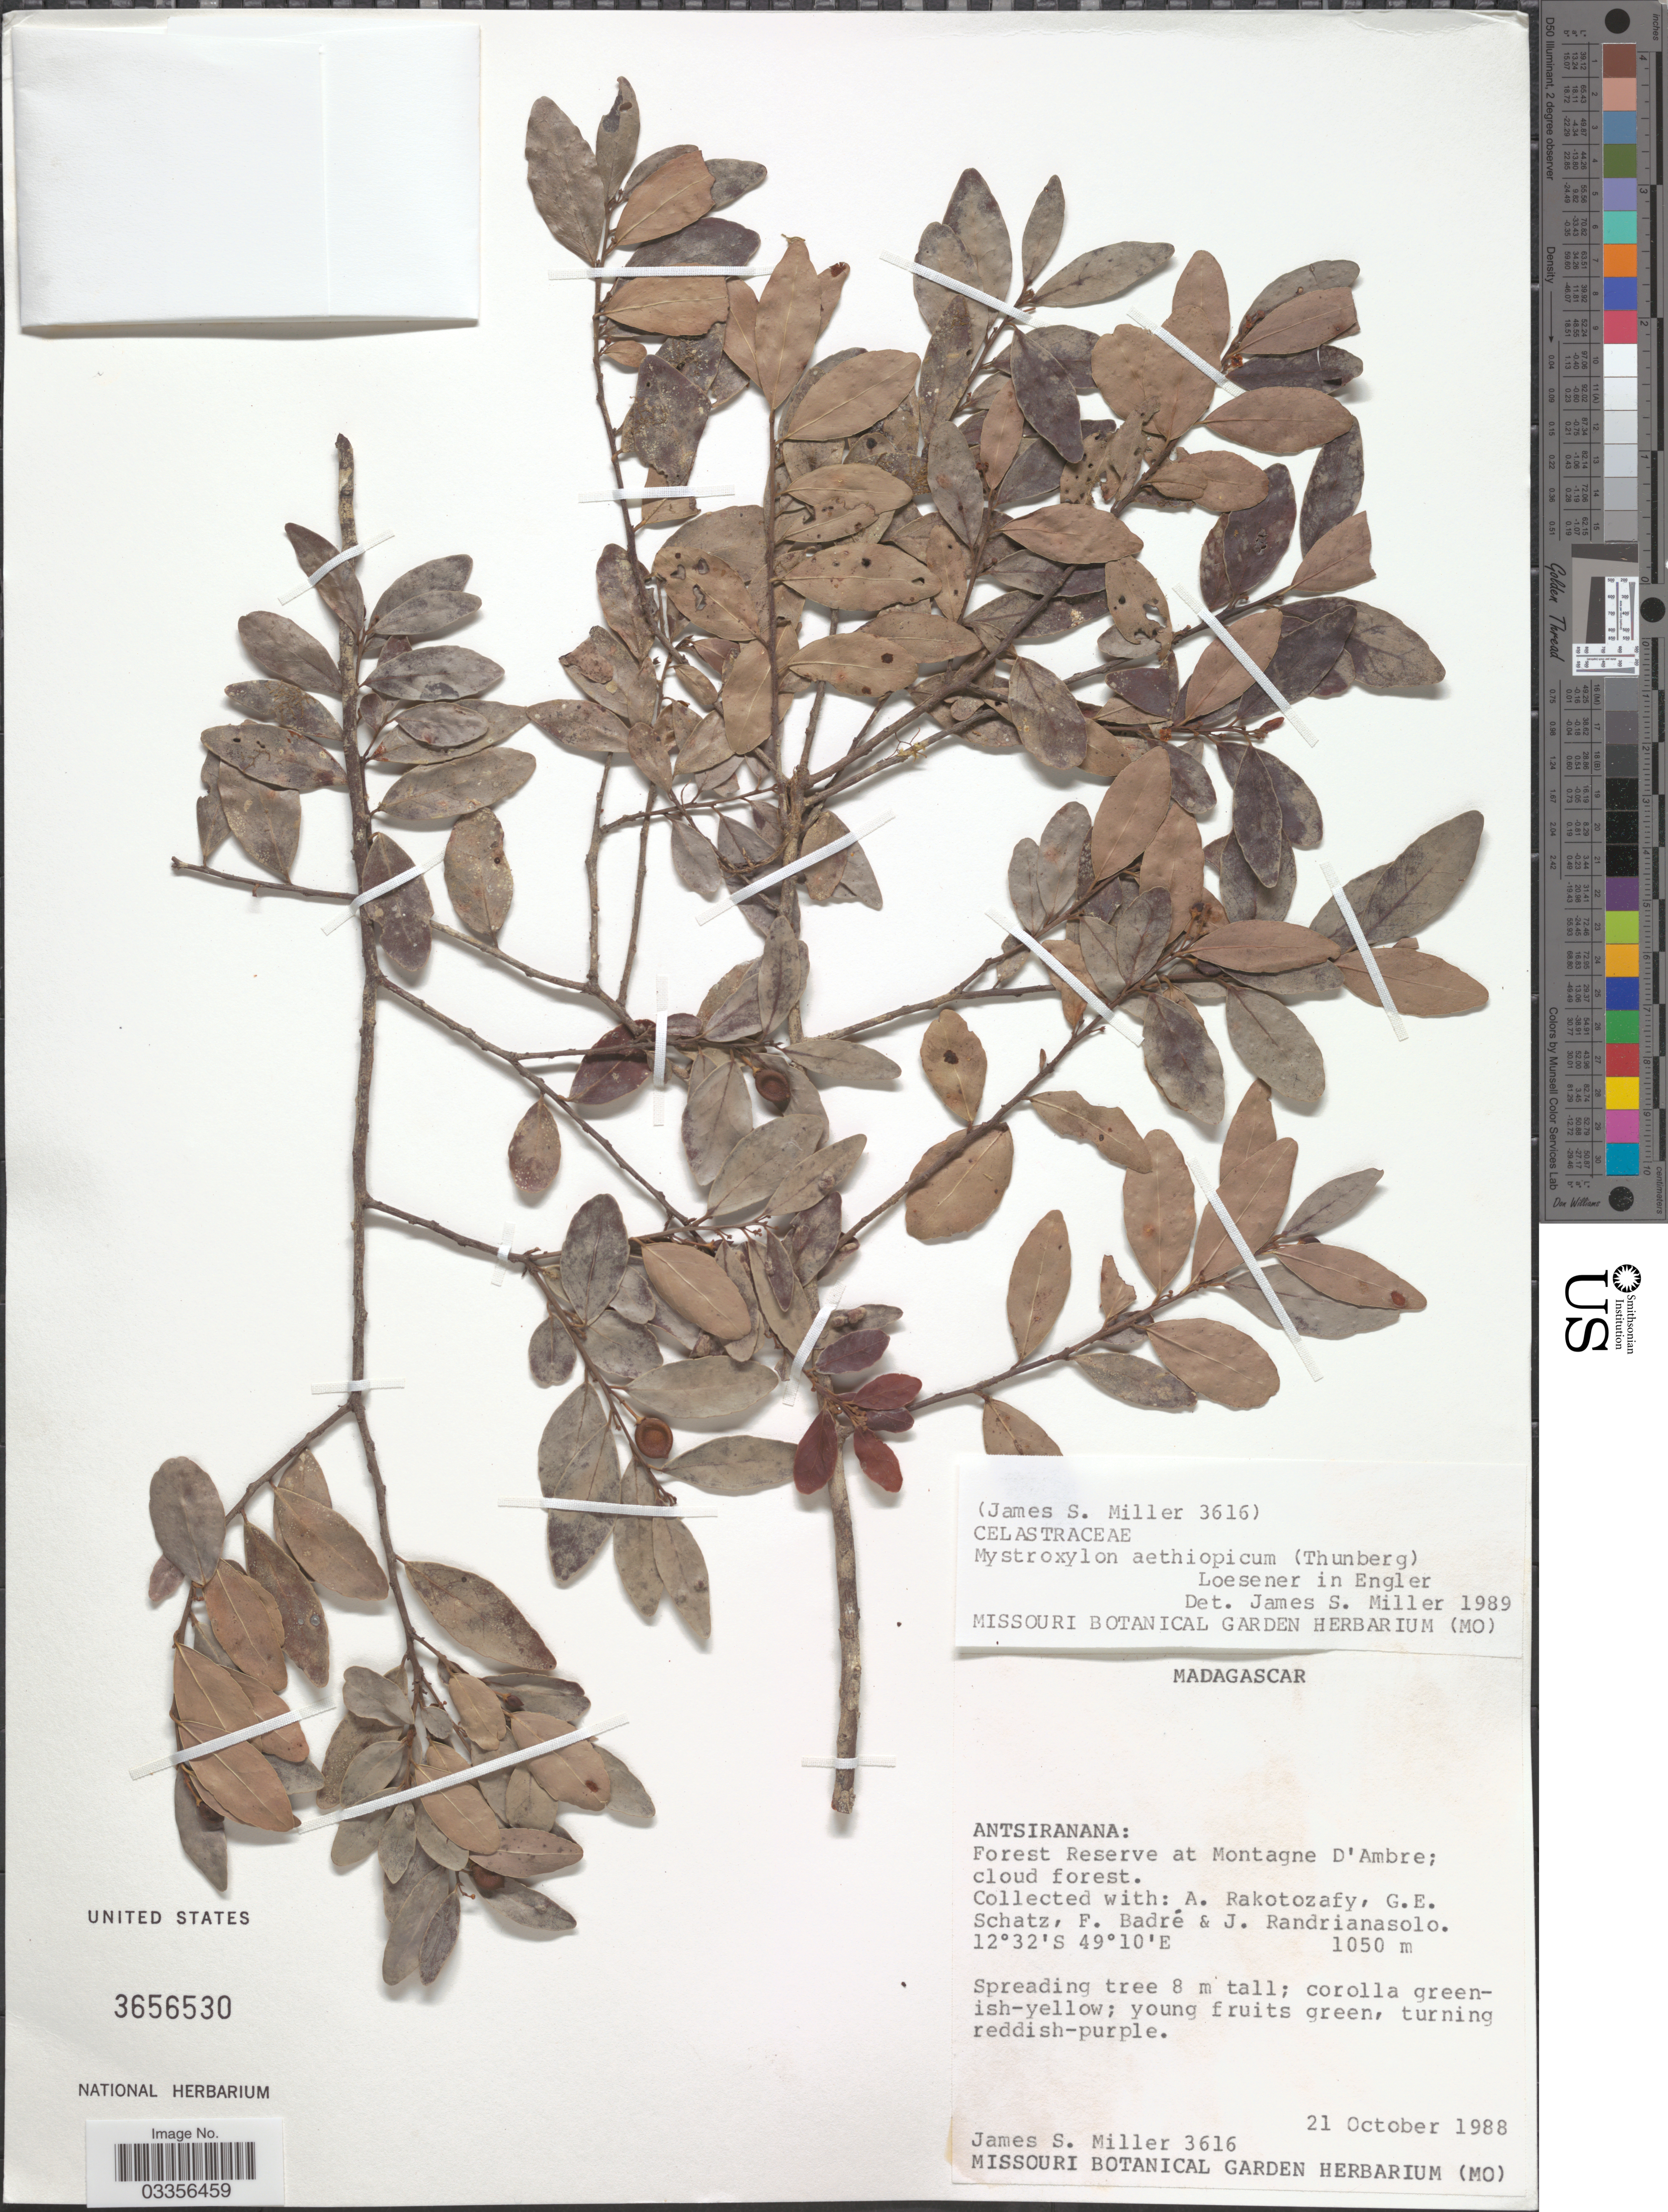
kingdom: Plantae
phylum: Tracheophyta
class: Magnoliopsida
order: Celastrales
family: Celastraceae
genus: Mystroxylon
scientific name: Mystroxylon aethiopicum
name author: (Thunb.) Loes.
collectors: J. S. Miller, A. Rakotozafy, G. Schatz, F. Badré & J. Randrianasolo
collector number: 3616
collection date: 1988-10-21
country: Madagascar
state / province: Diana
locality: Forest Reserve at Montagne D'Ambre.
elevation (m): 1050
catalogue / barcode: US 3656530